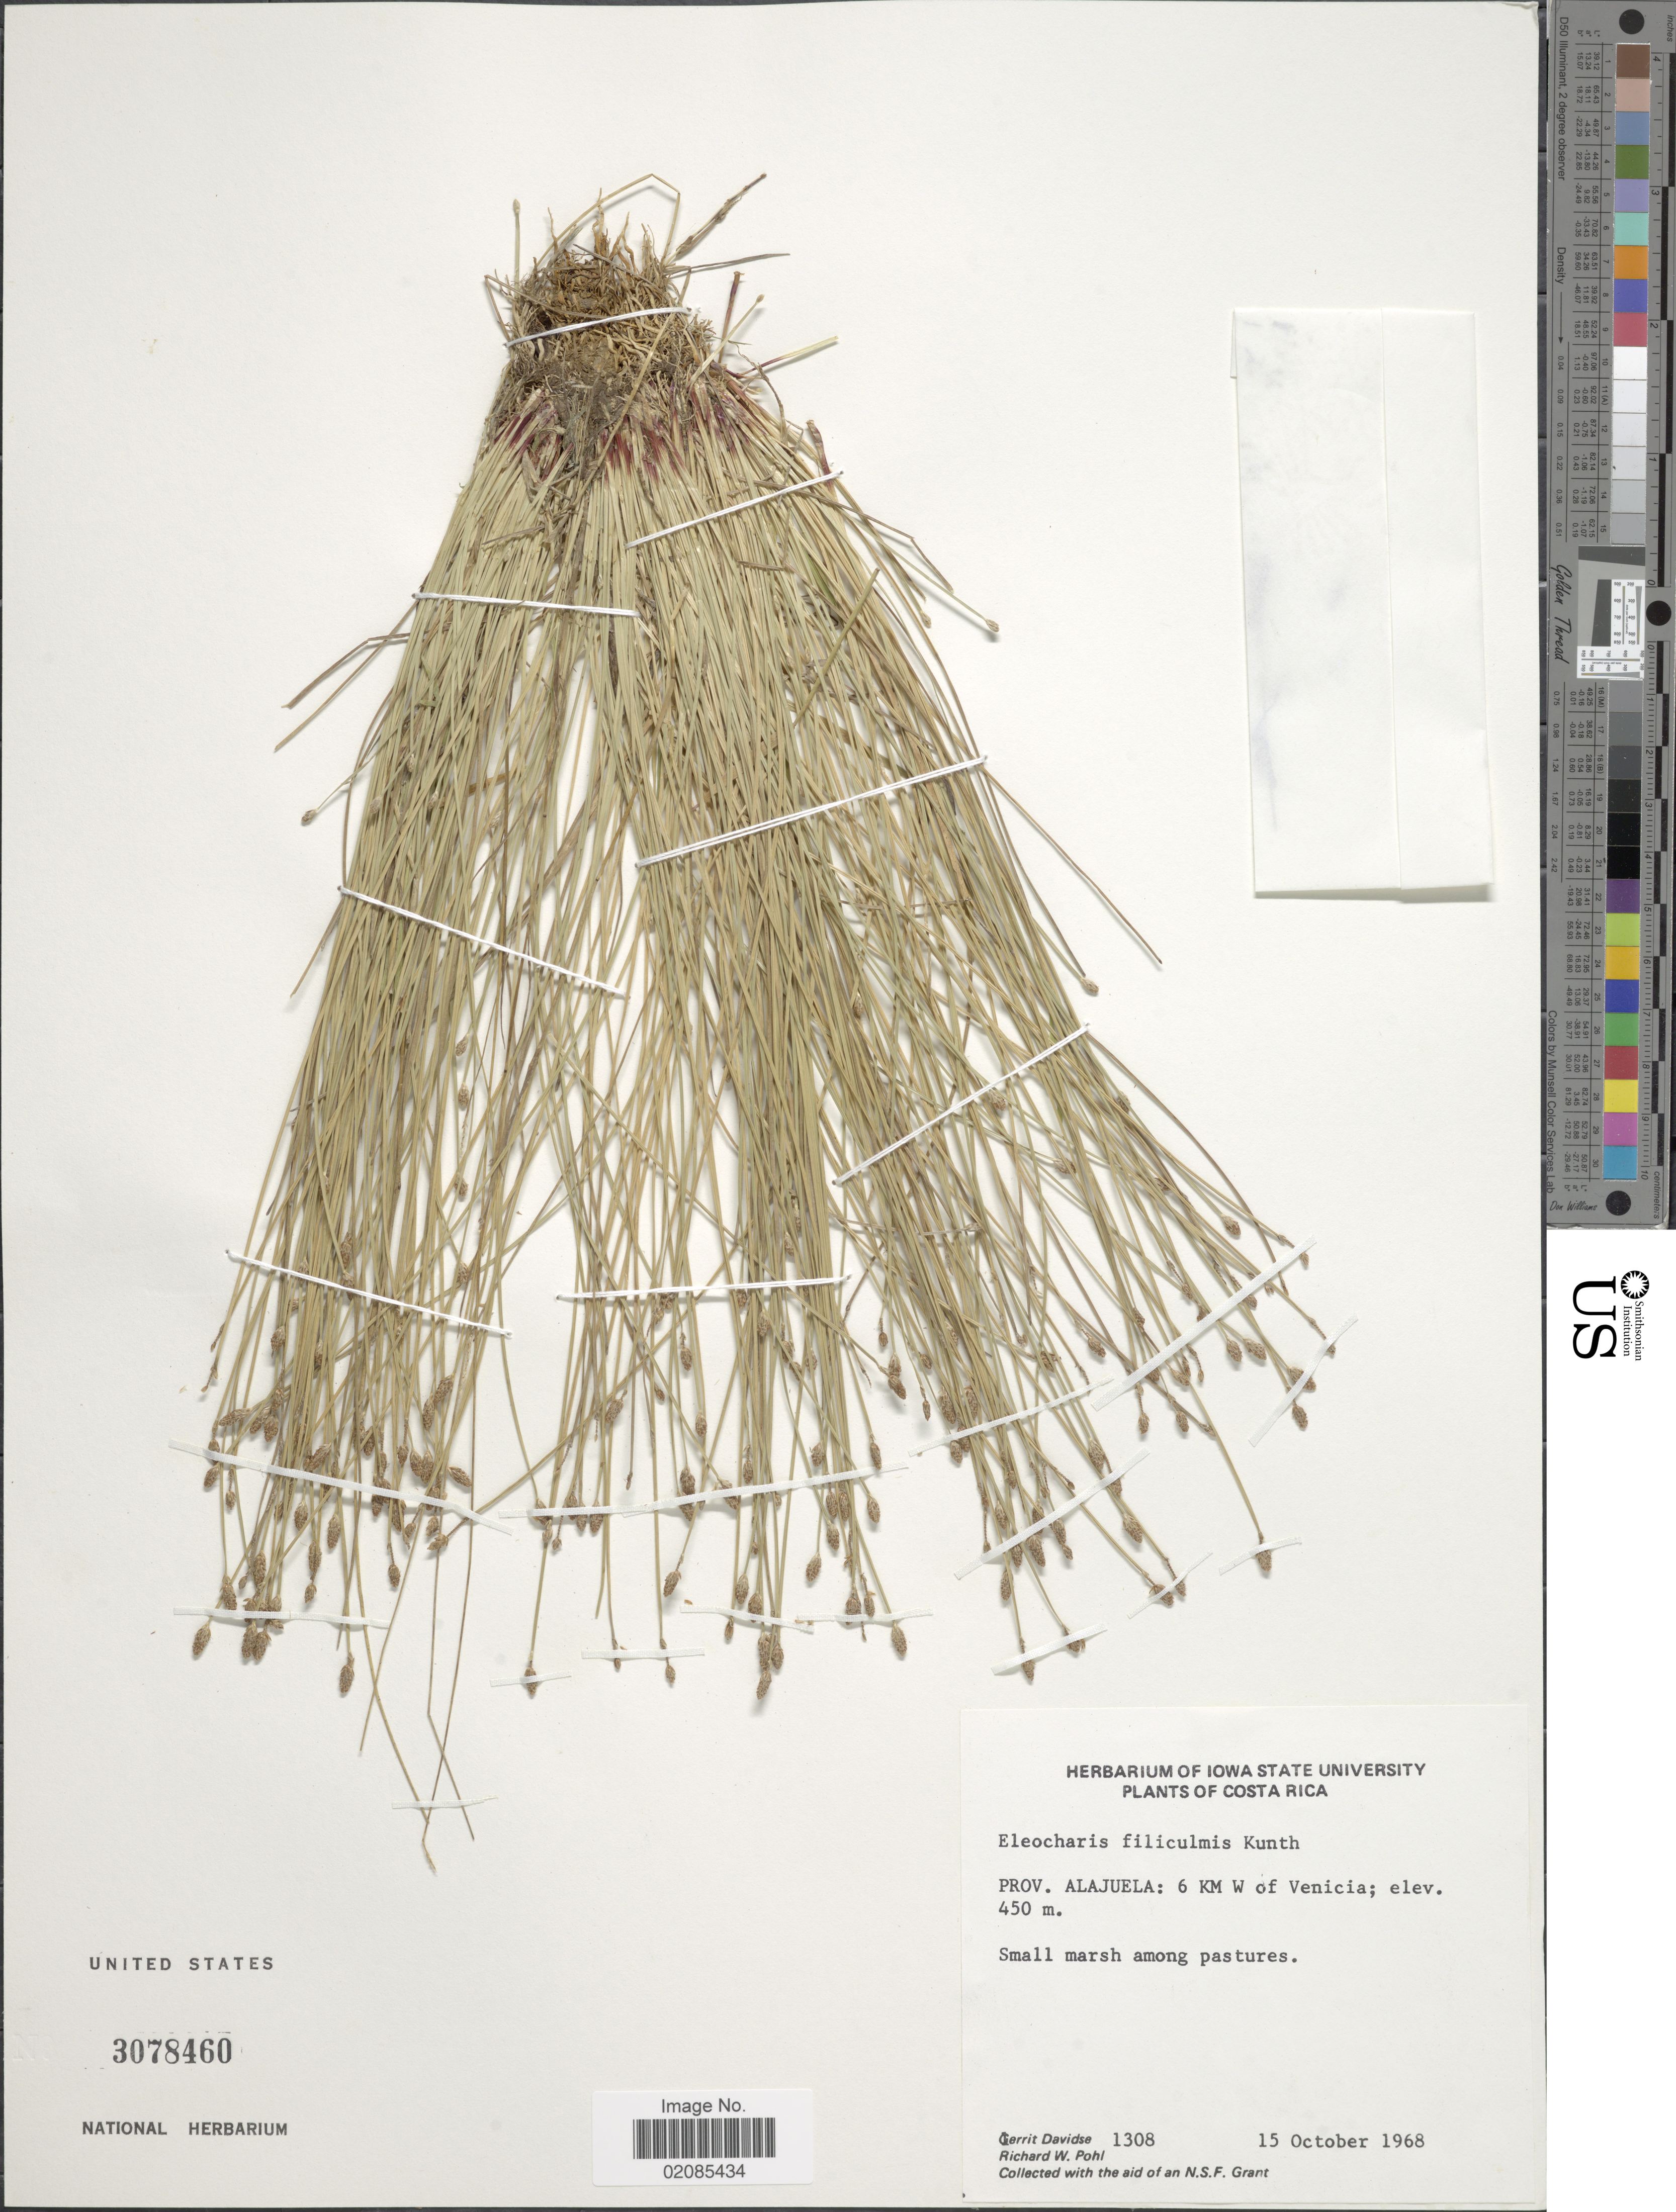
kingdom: Plantae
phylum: Tracheophyta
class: Liliopsida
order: Poales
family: Cyperaceae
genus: Eleocharis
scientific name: Eleocharis filiculmis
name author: Kunth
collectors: G. Davidse & R. W. Pohl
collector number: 1308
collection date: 1968-10-15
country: Costa Rica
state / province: Alajuela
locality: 6 Km W of Venicia, small marsh along pastures.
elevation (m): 450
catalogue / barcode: US 3078460